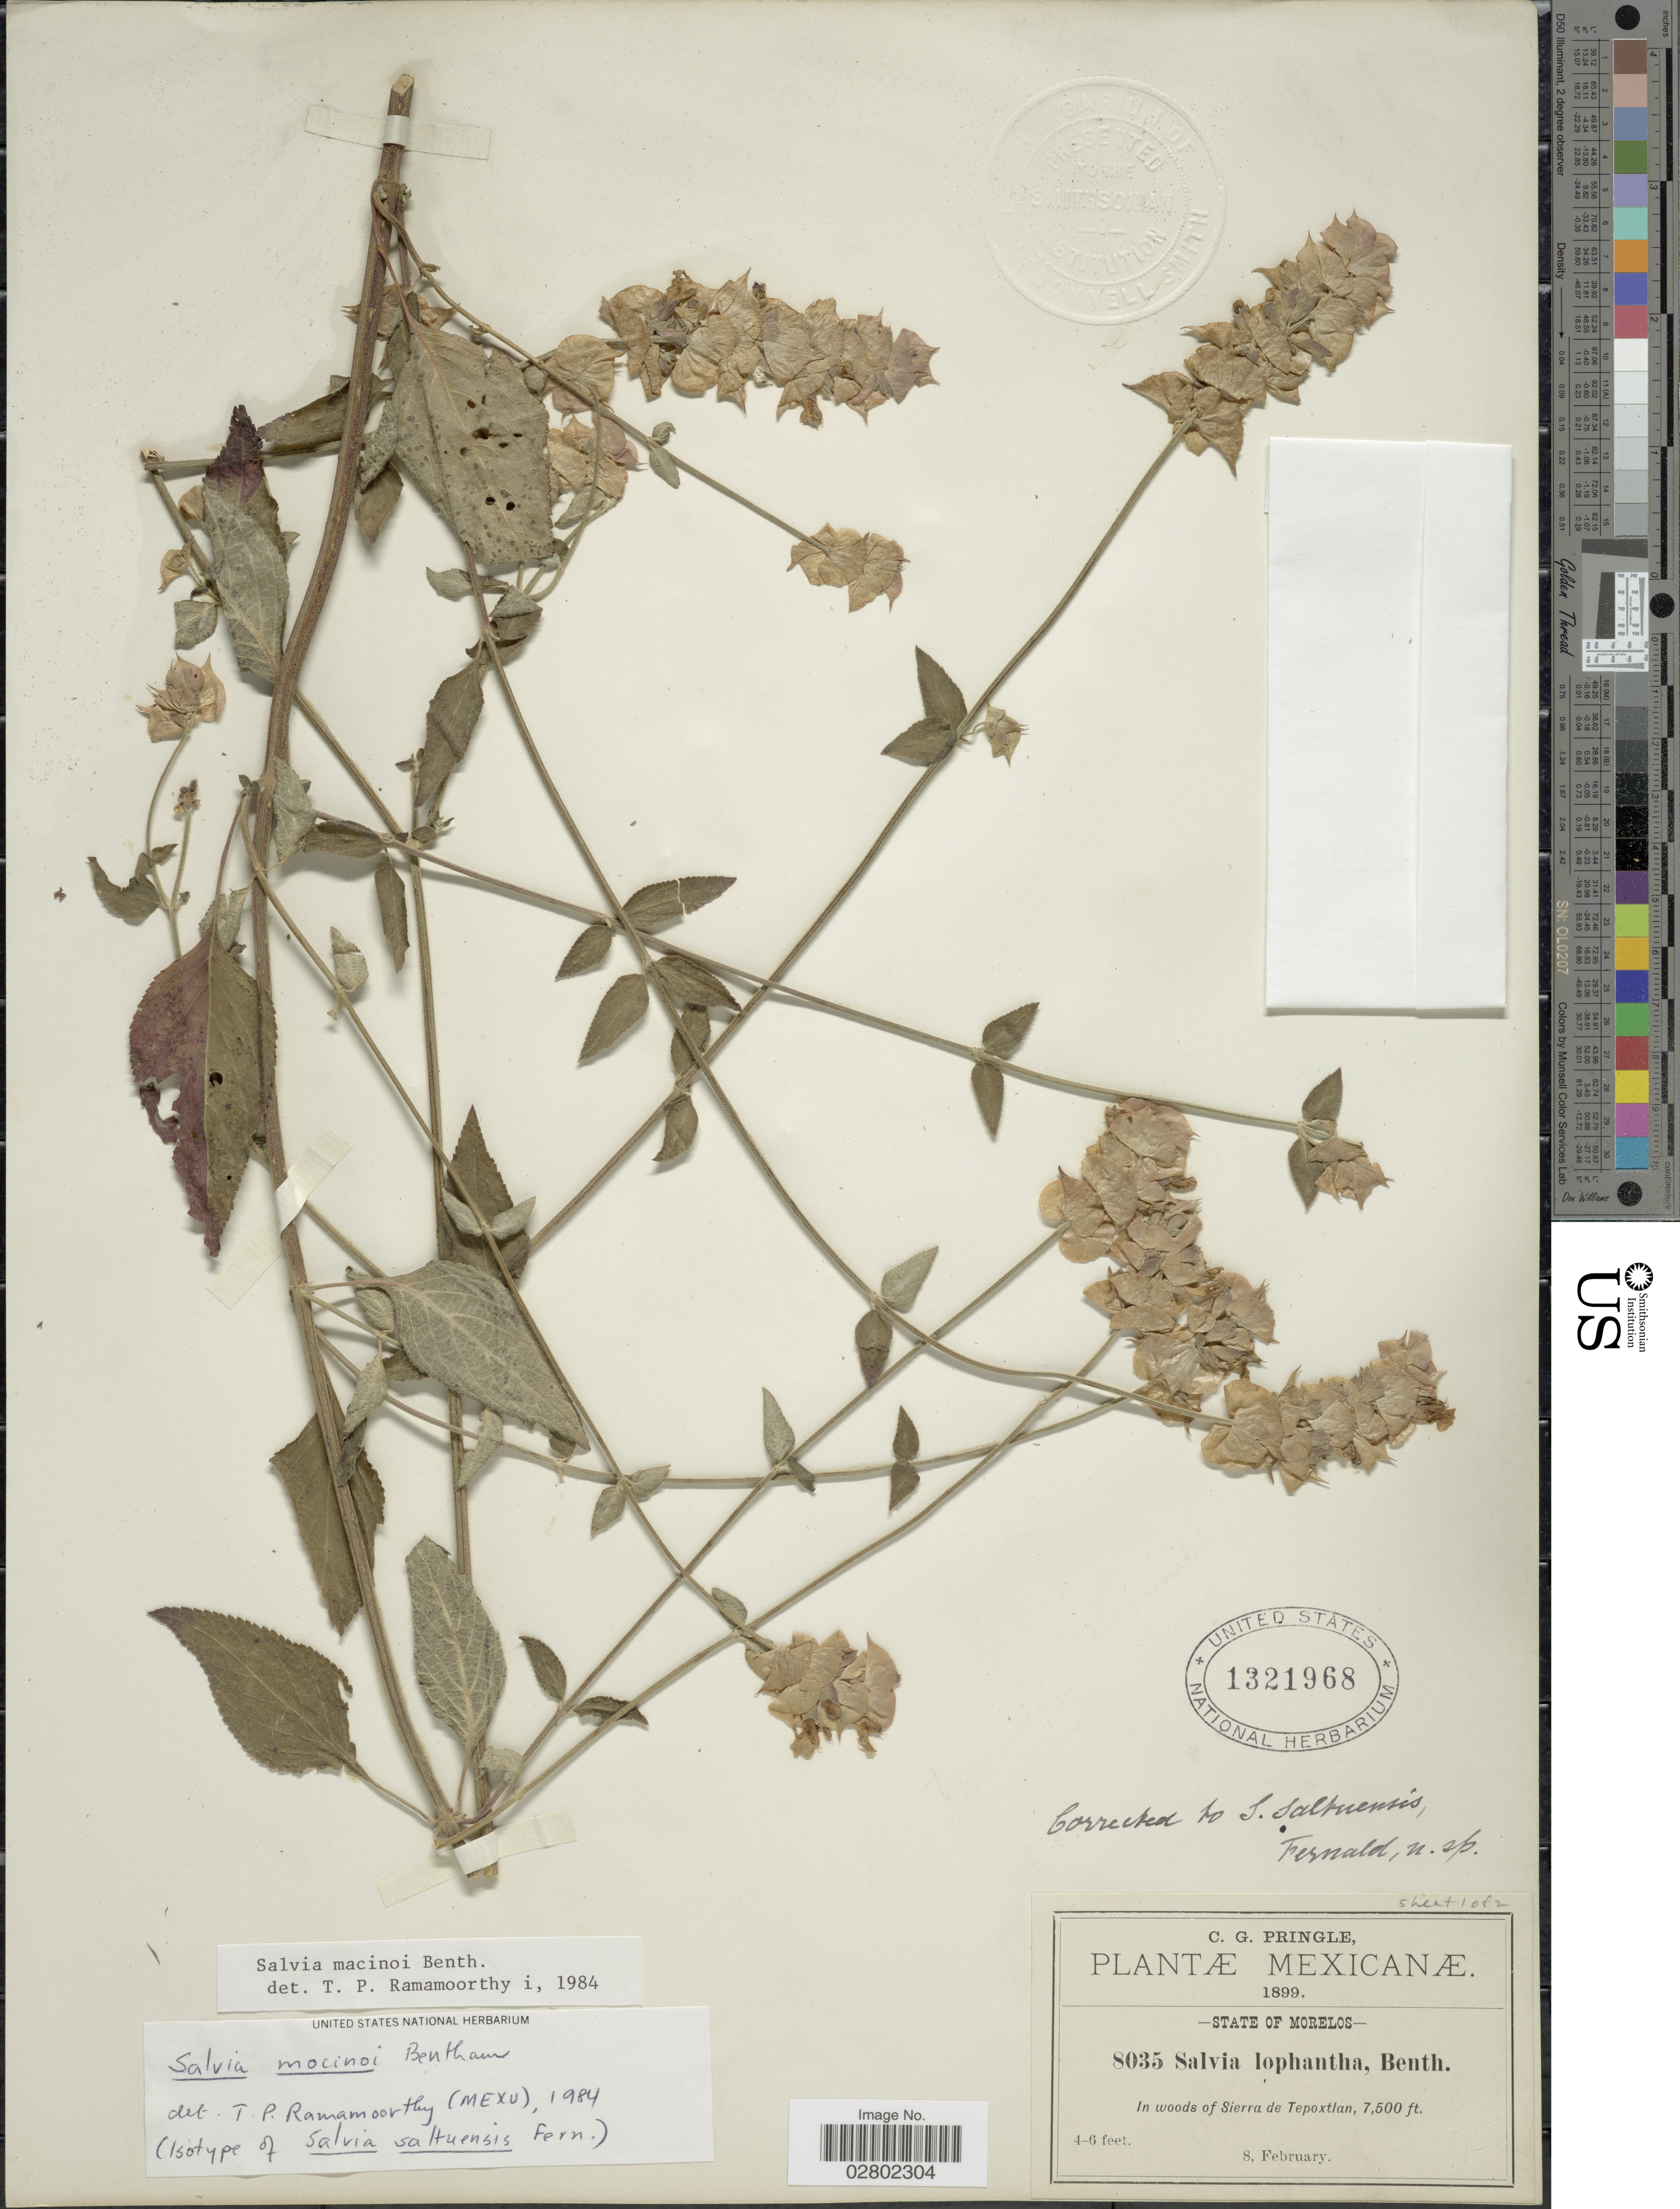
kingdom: Plantae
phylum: Tracheophyta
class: Magnoliopsida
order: Lamiales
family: Lamiaceae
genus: Salvia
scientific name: Salvia mocinoi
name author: Benth.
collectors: C. G. Pringle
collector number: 8035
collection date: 1899-02-08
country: Mexico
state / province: Morelos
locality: In woods of Sierra de Tepoxtlan.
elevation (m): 2286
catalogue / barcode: US 1321968